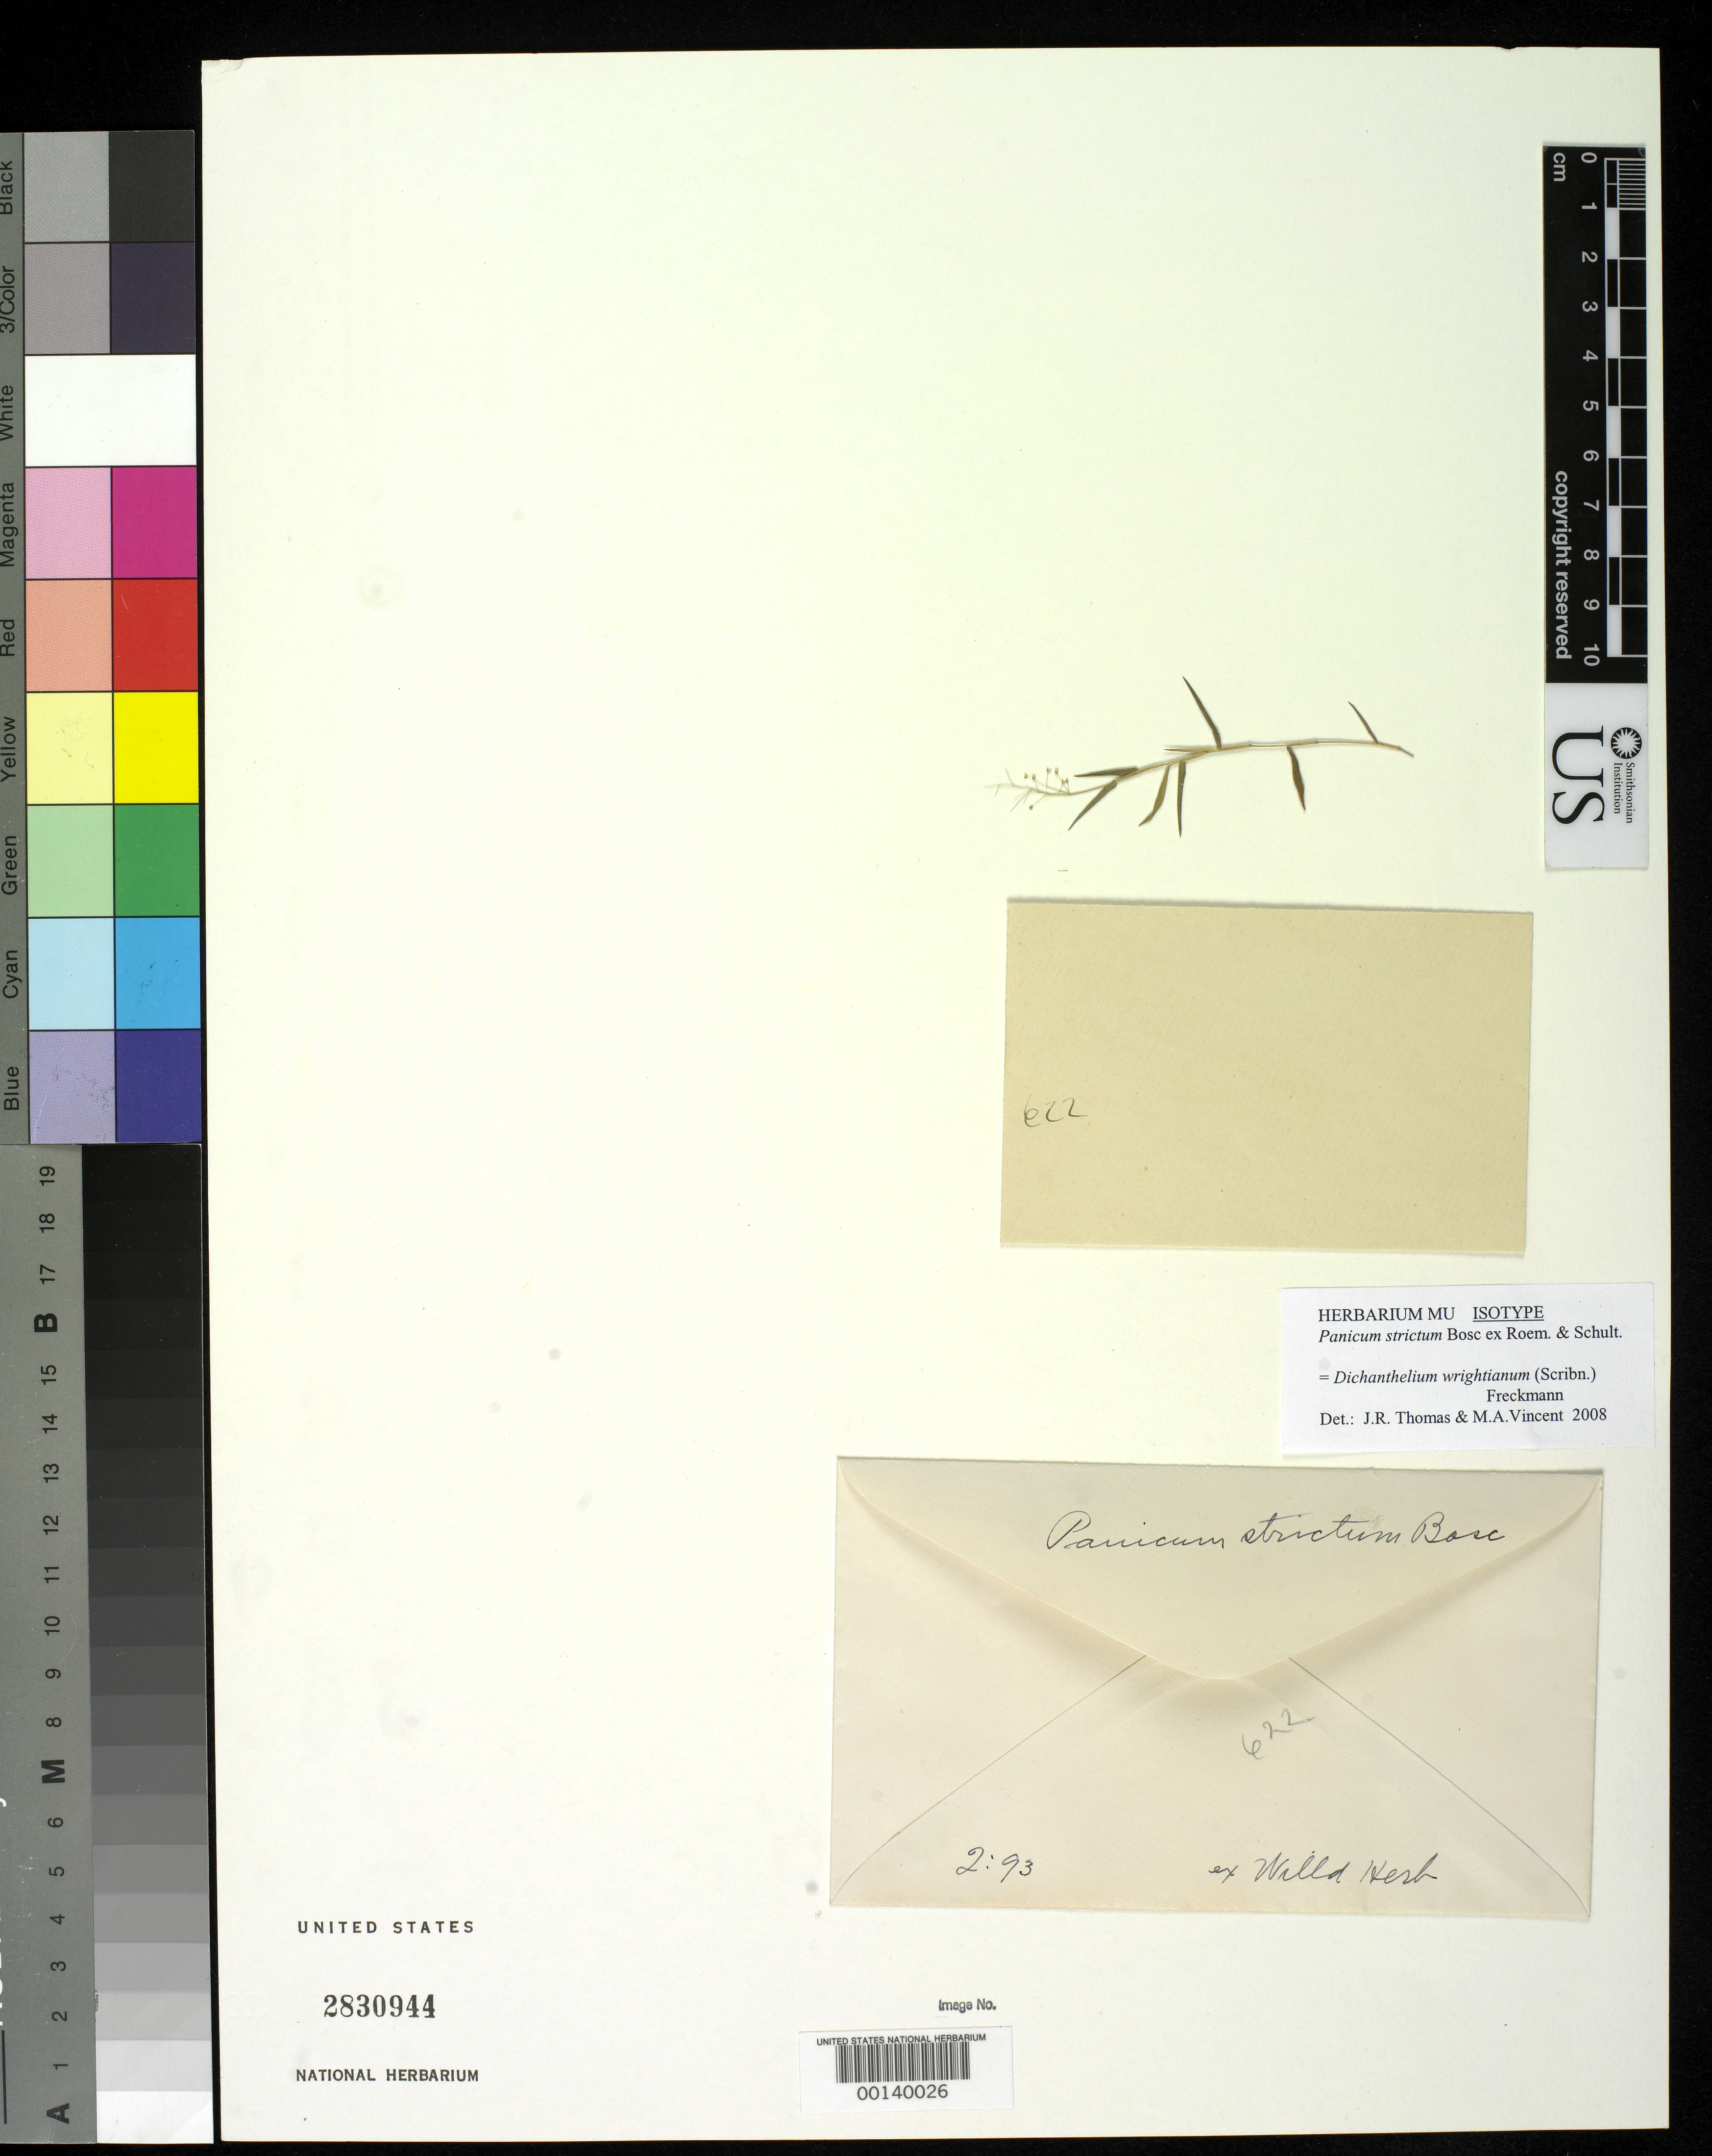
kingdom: Plantae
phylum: Tracheophyta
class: Liliopsida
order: Poales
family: Poaceae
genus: Panicum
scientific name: Panicum strictum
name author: Bosc ex Roem. & Schult.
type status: Isotype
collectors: L. A. G. Bosc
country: United States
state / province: North Carolina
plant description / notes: Fragmentary material of type specimen ex herb. Willd.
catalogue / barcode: US 2830944